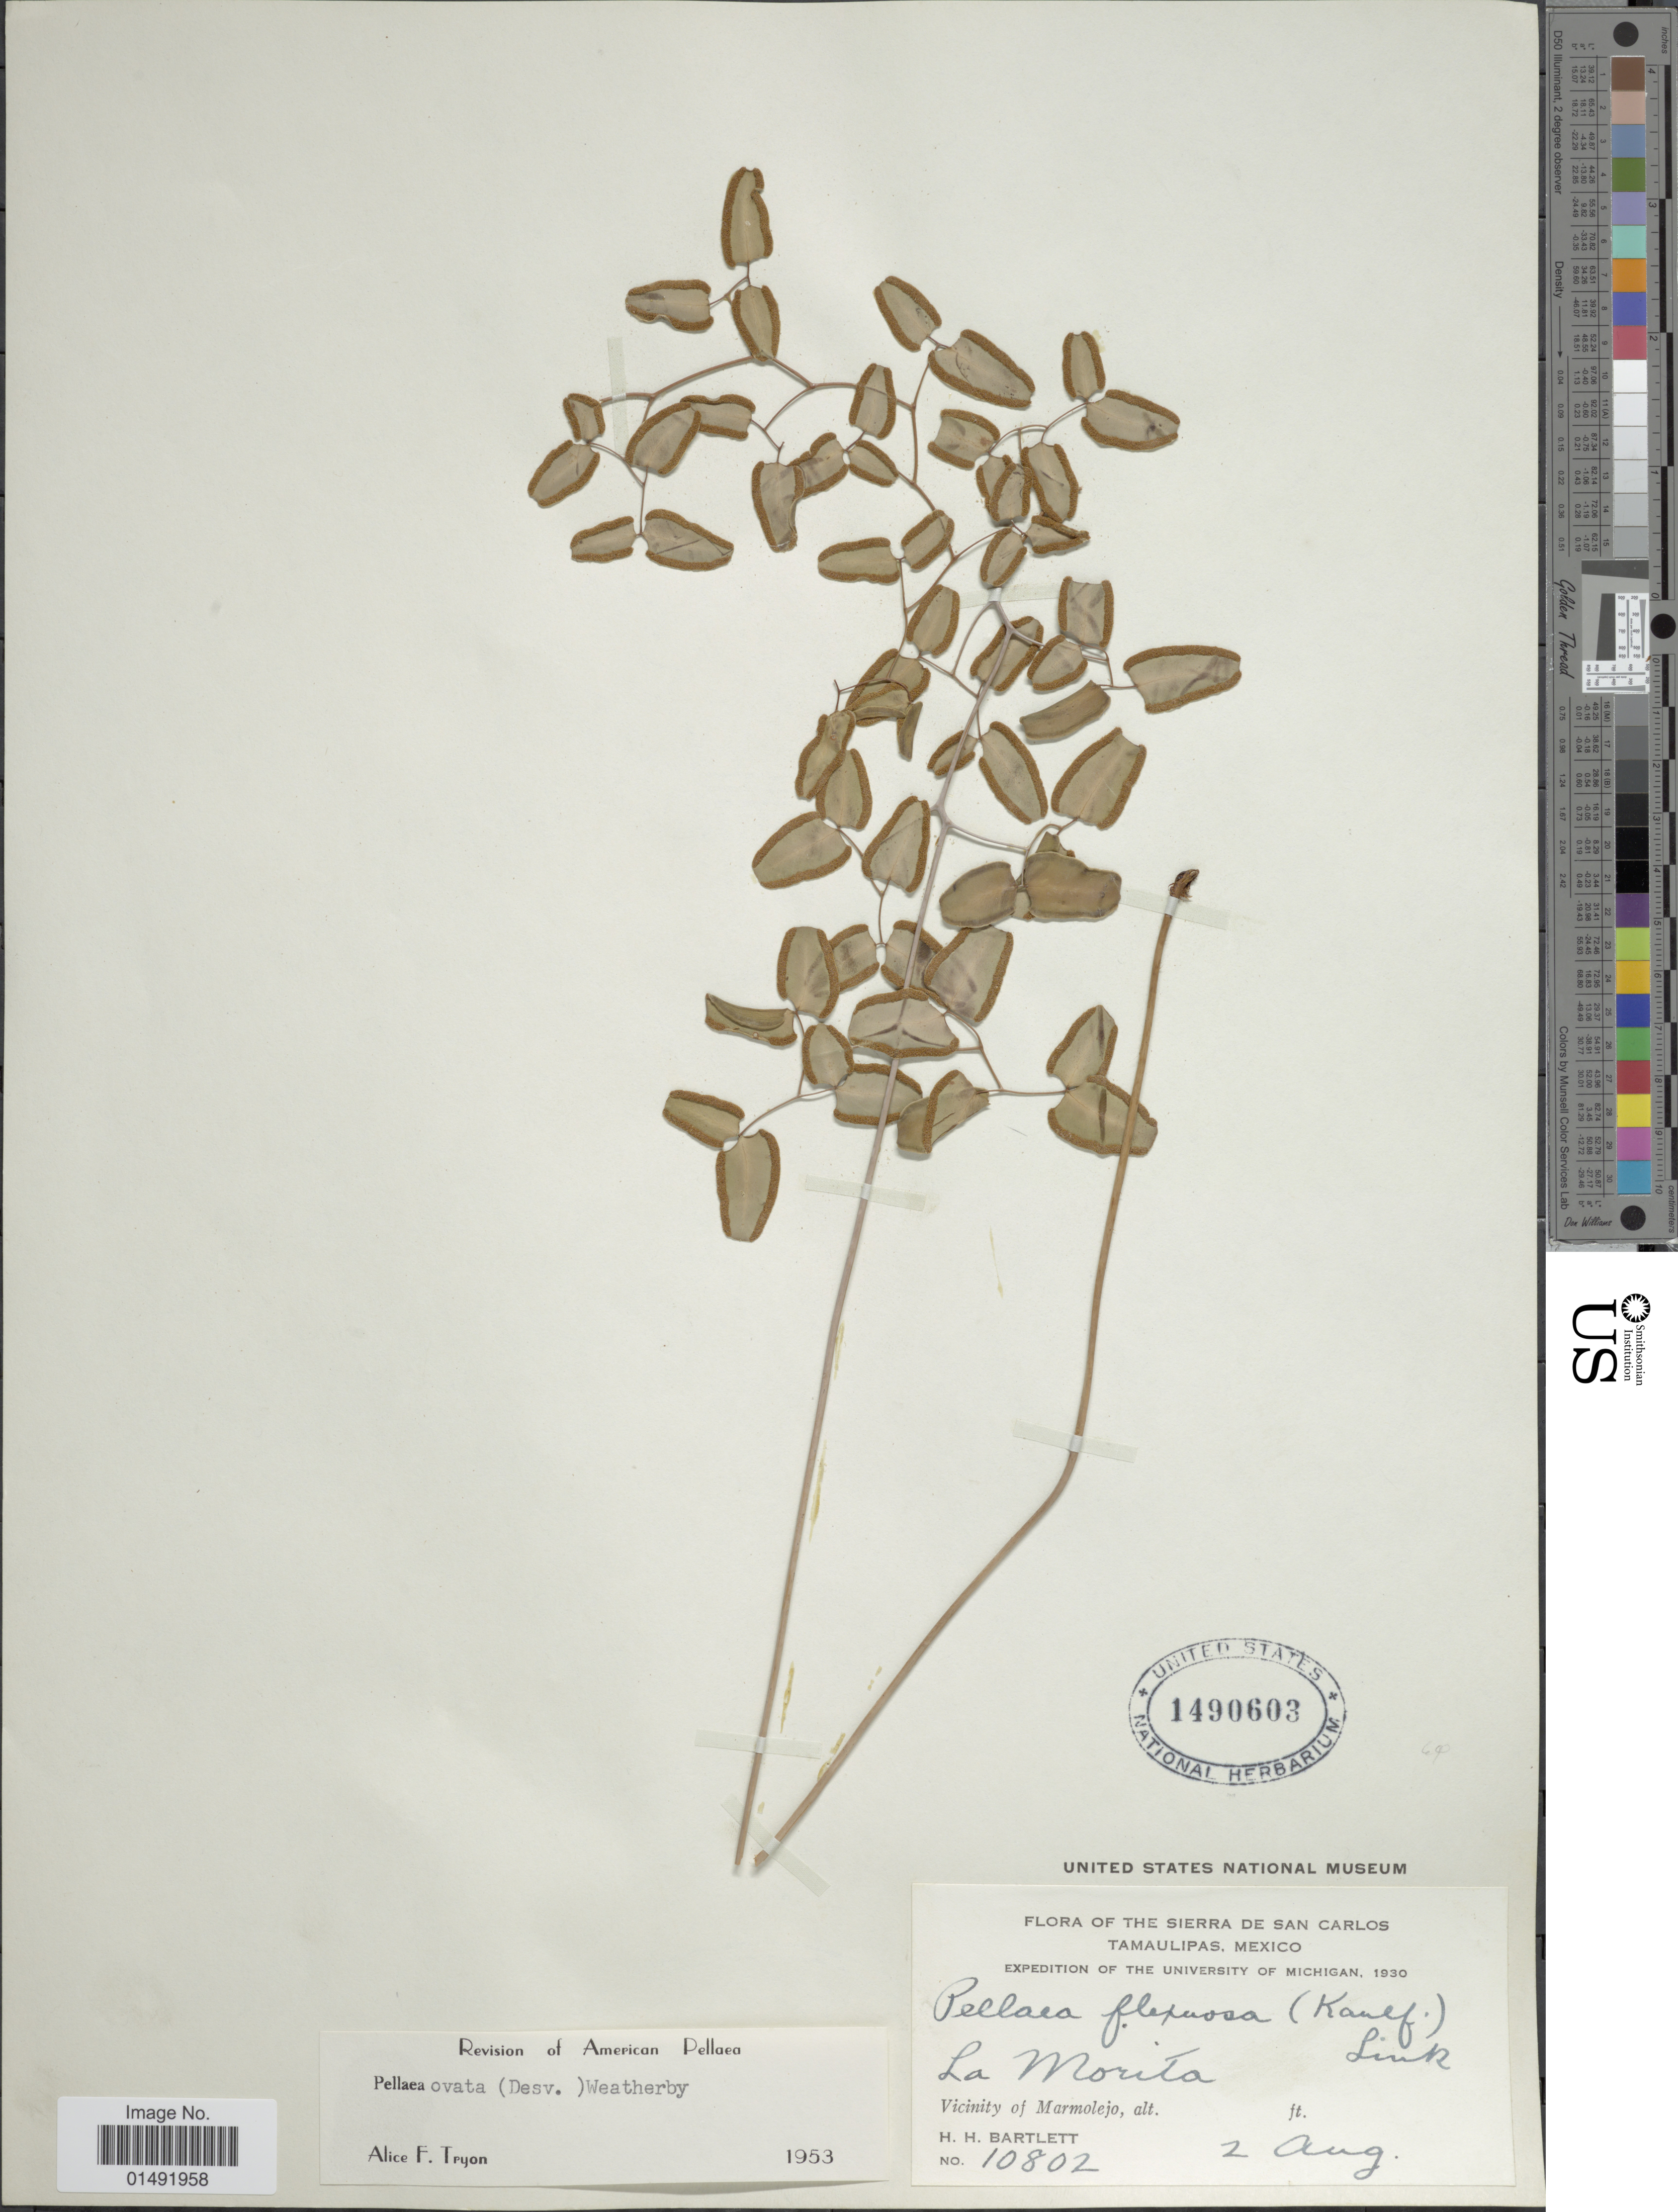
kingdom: Plantae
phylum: Tracheophyta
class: Polypodiopsida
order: Polypodiales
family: Pteridaceae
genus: Pellaea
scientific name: Pellaea ovata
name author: (Desv.) Weath.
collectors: H. H. Bartlett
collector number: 10802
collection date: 1930-08-02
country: Mexico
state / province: Tamaulipas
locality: The Sierra de San Carlos, La Morita, Vicinity of Marmolejo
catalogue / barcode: US 1490603